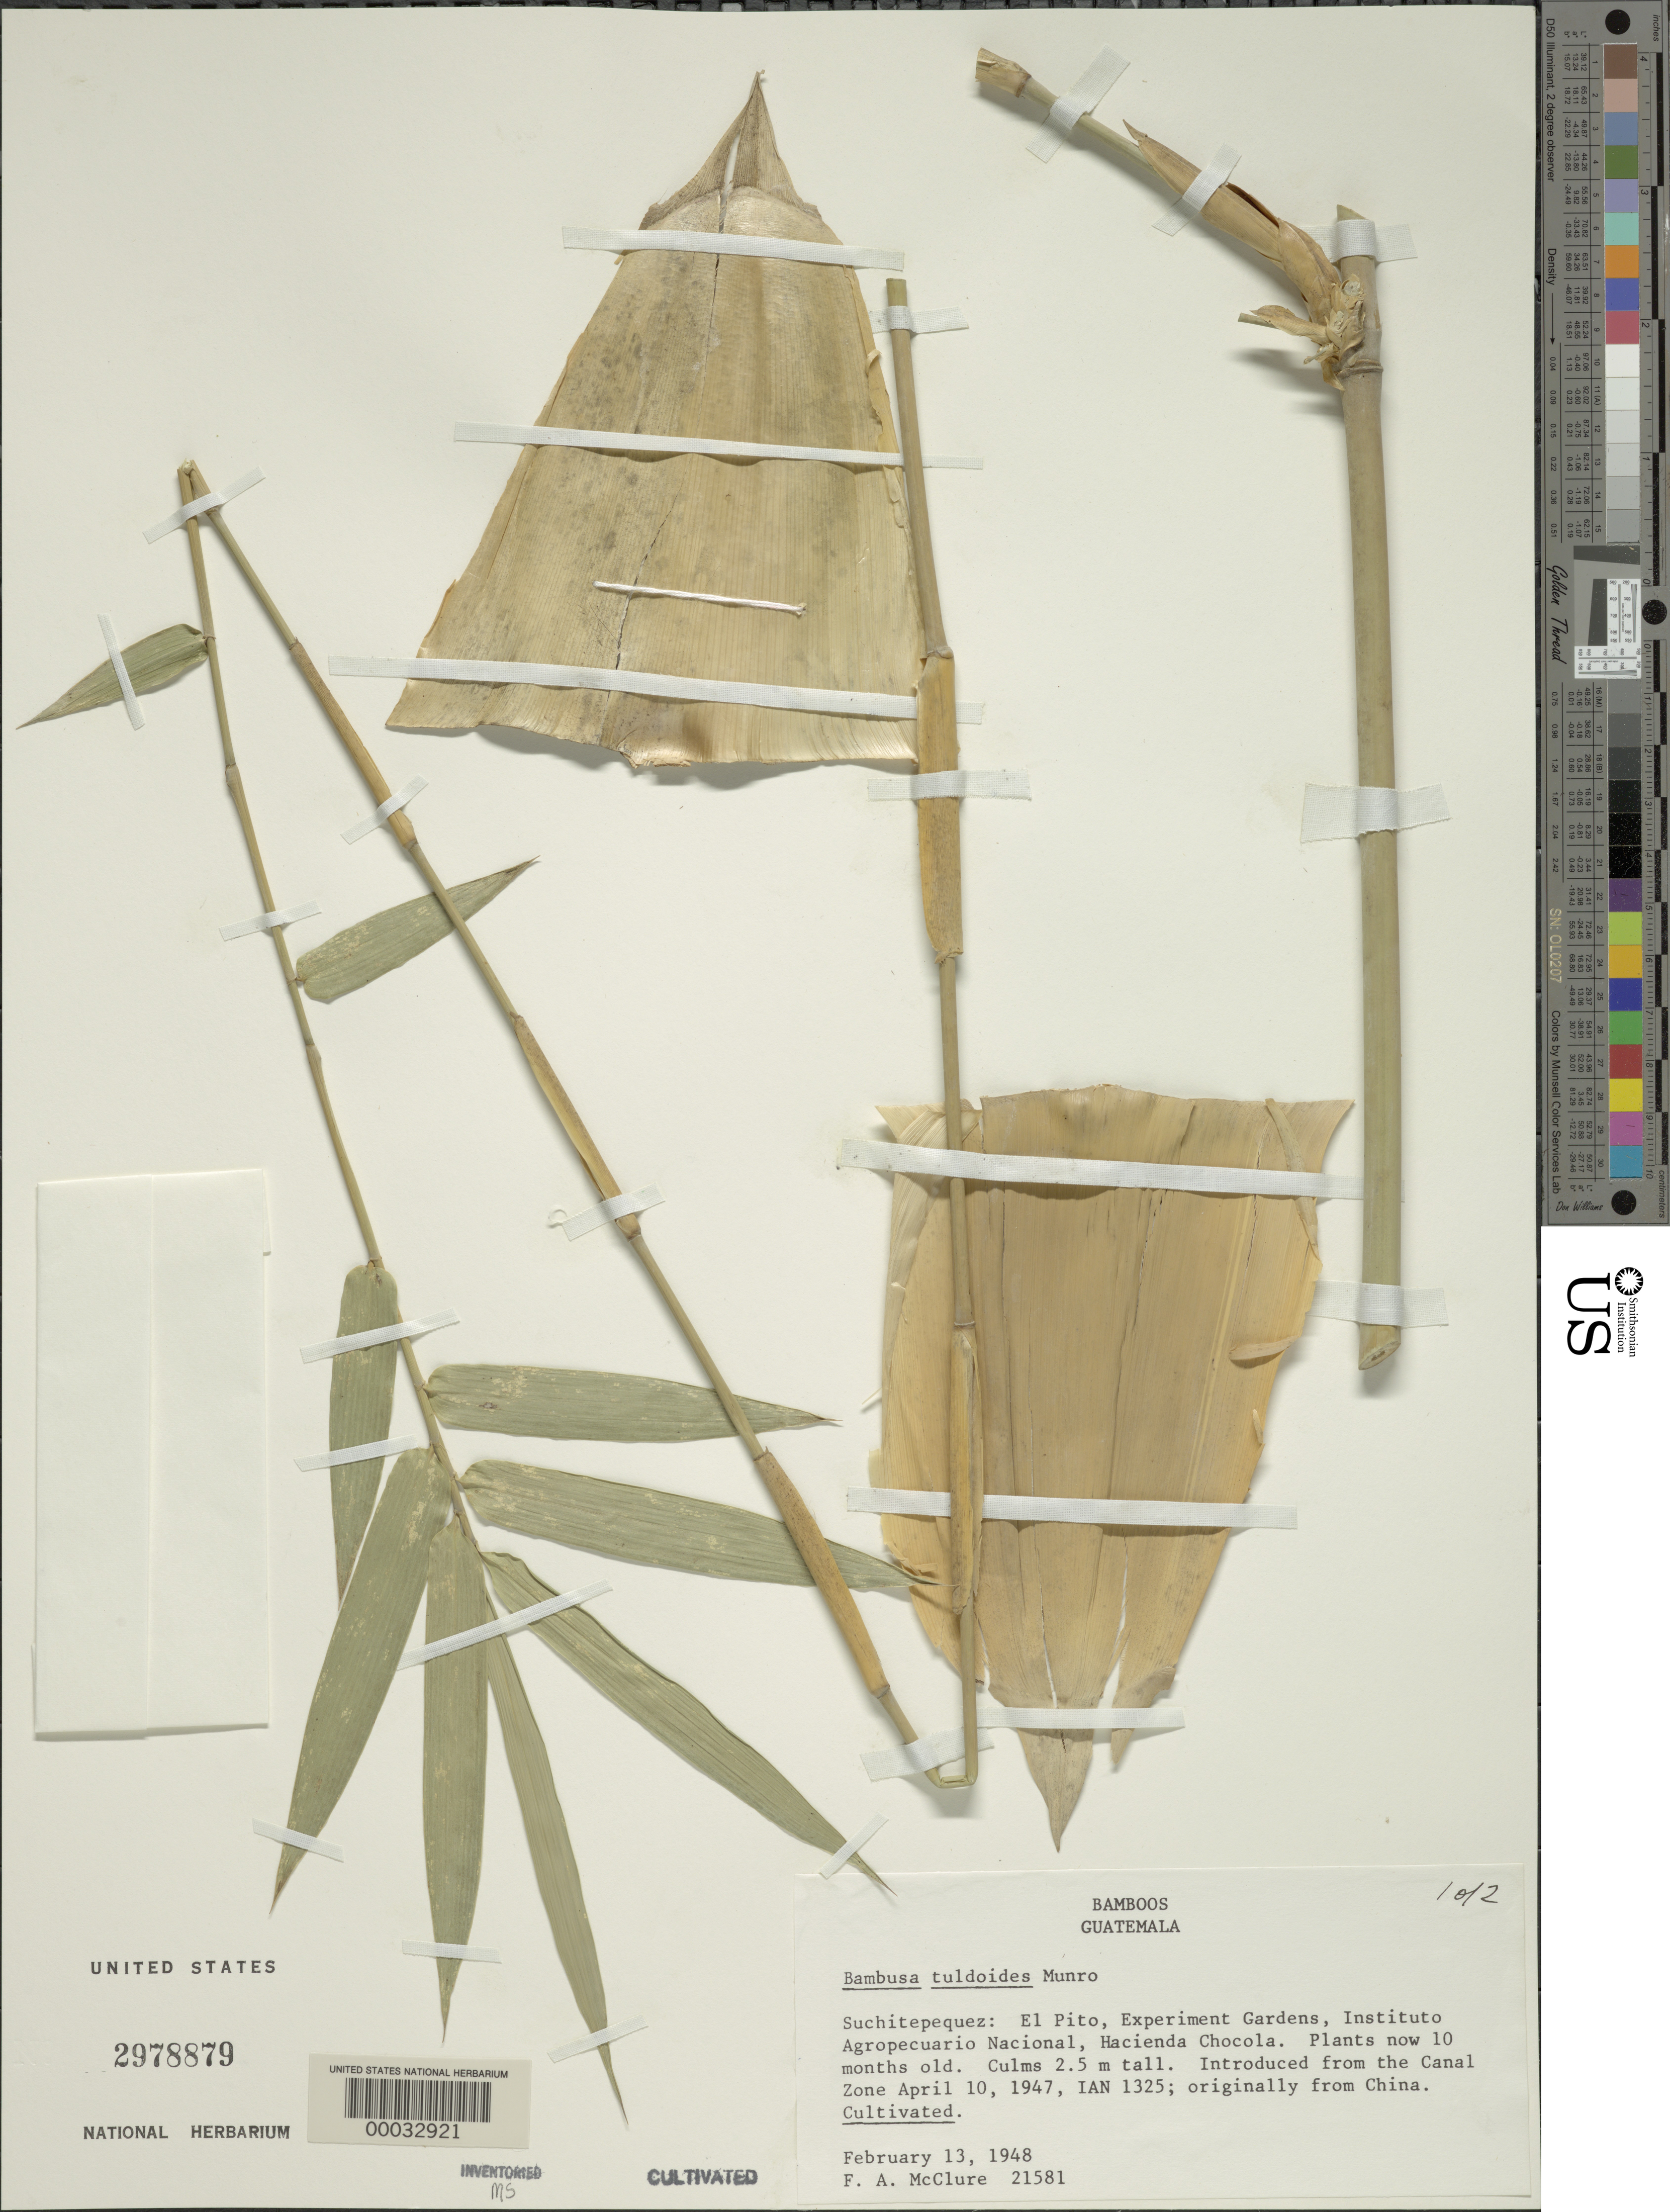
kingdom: Plantae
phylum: Tracheophyta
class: Liliopsida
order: Poales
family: Poaceae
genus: Bambusa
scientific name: Bambusa tuldoides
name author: Munro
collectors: F. A. McClure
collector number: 21581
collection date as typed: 13 Feb 1948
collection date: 1948-02-13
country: Guatemala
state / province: Suchitepéquez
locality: Experimental garden - El Pito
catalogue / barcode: US 2978879